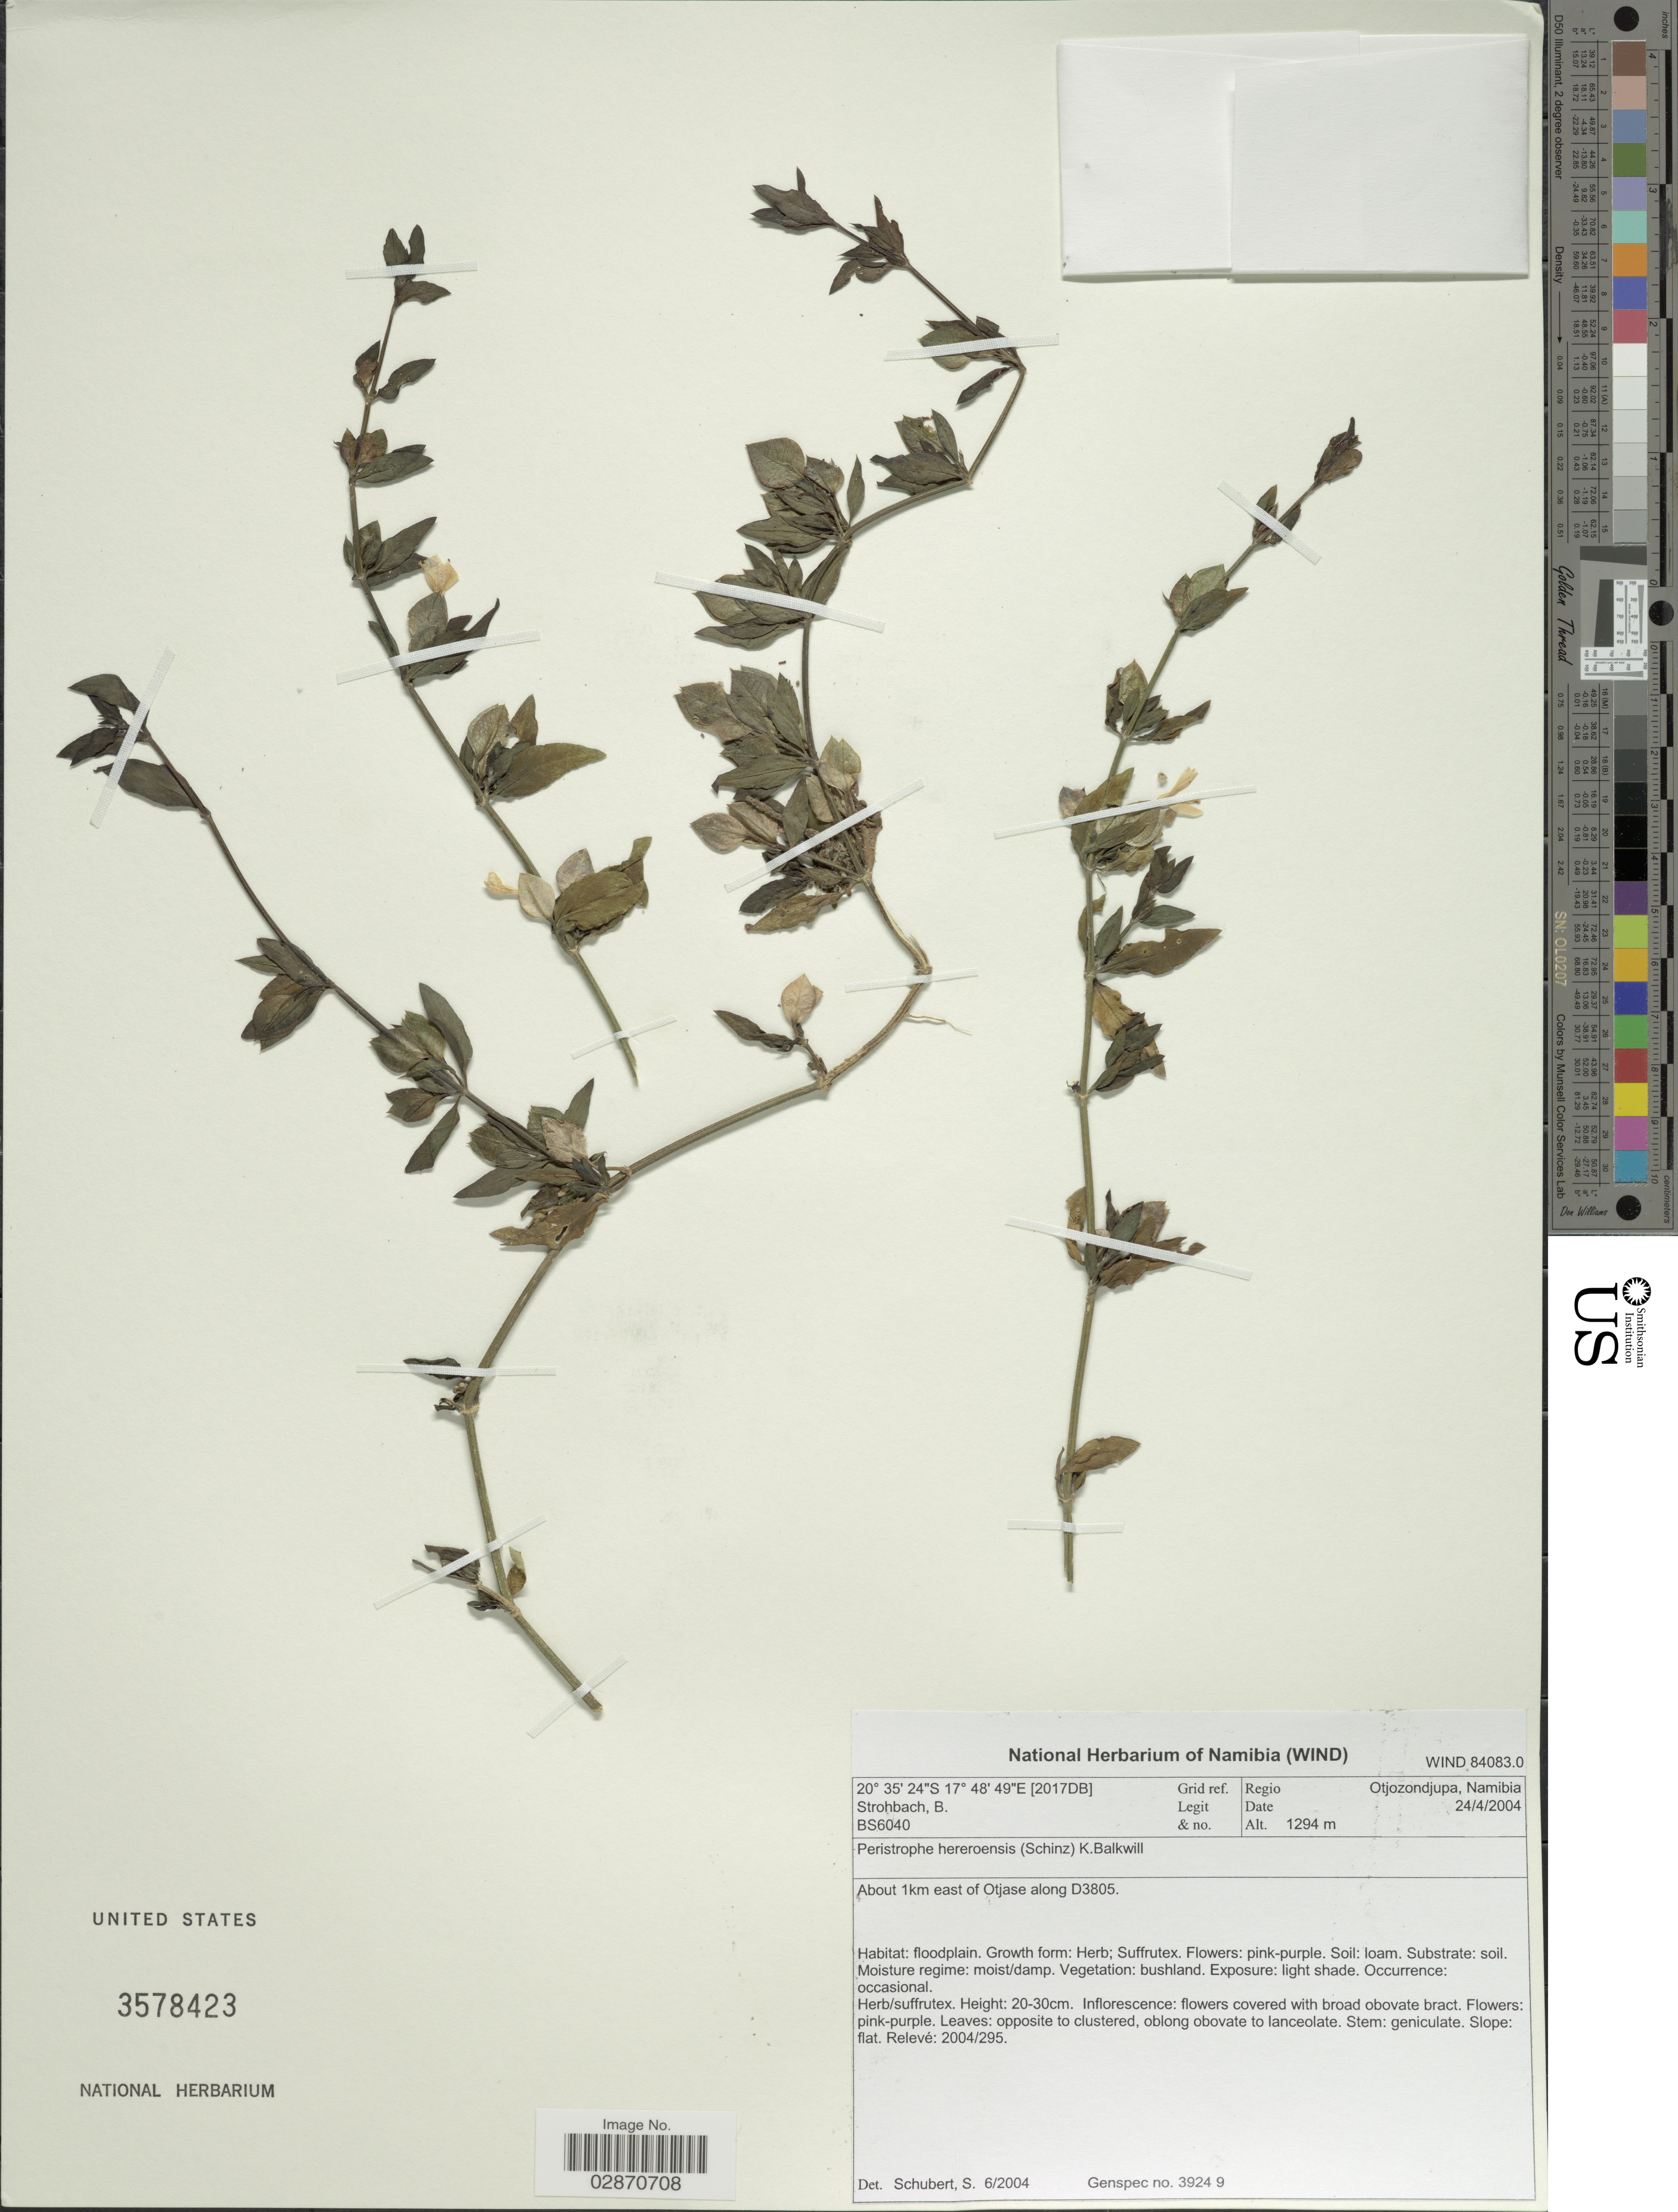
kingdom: Plantae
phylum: Tracheophyta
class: Magnoliopsida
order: Lamiales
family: Acanthaceae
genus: Peristrophe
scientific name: Peristrophe hereroensis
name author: (Schinz) K. Balkwill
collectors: B. Strohbach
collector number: BS6040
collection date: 2004-04-24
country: Namibia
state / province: Otjozondjupa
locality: Regio Otjozondjupa, naminia. Grid ref. 92017DB). About 1km east of Othase along D3805.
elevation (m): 1294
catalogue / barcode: US 3578423